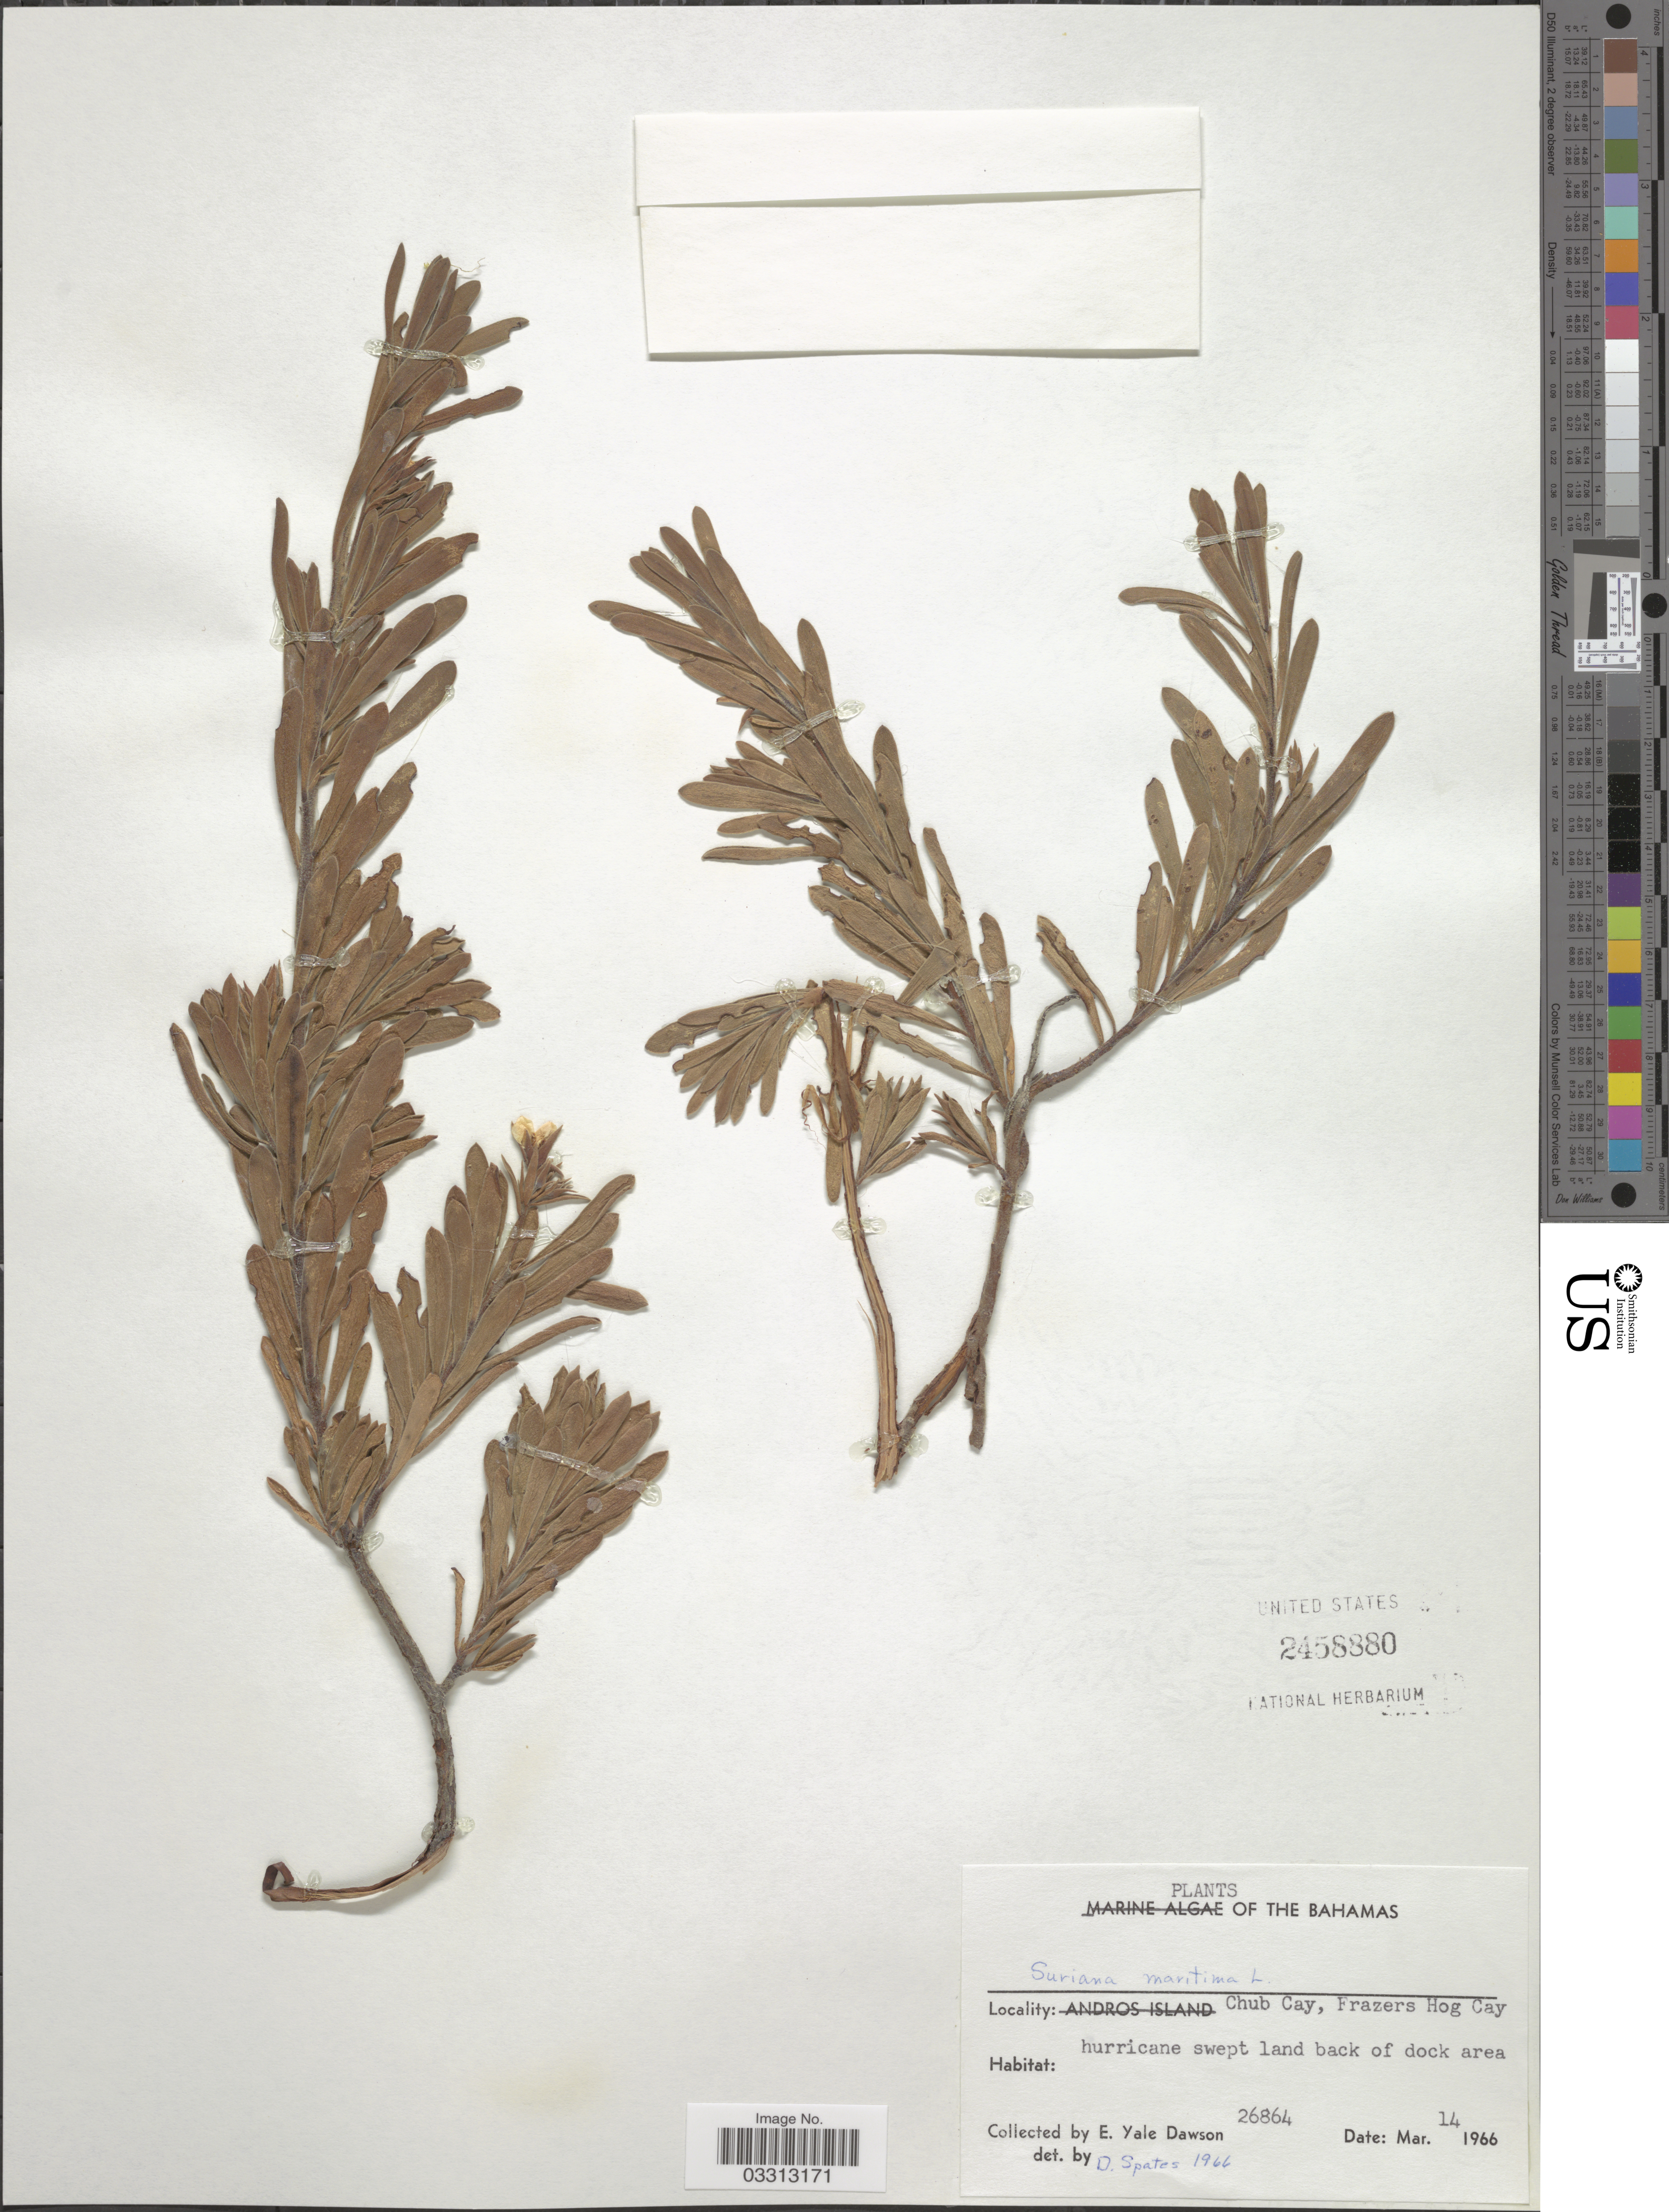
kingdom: Plantae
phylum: Tracheophyta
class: Magnoliopsida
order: Fabales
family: Surianaceae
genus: Suriana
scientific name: Suriana maritima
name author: L.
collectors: N. Yensen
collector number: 26864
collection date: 1966-03-14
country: Bahamas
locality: Chub Cay, Frazers Hog Cay.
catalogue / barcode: US 2458880